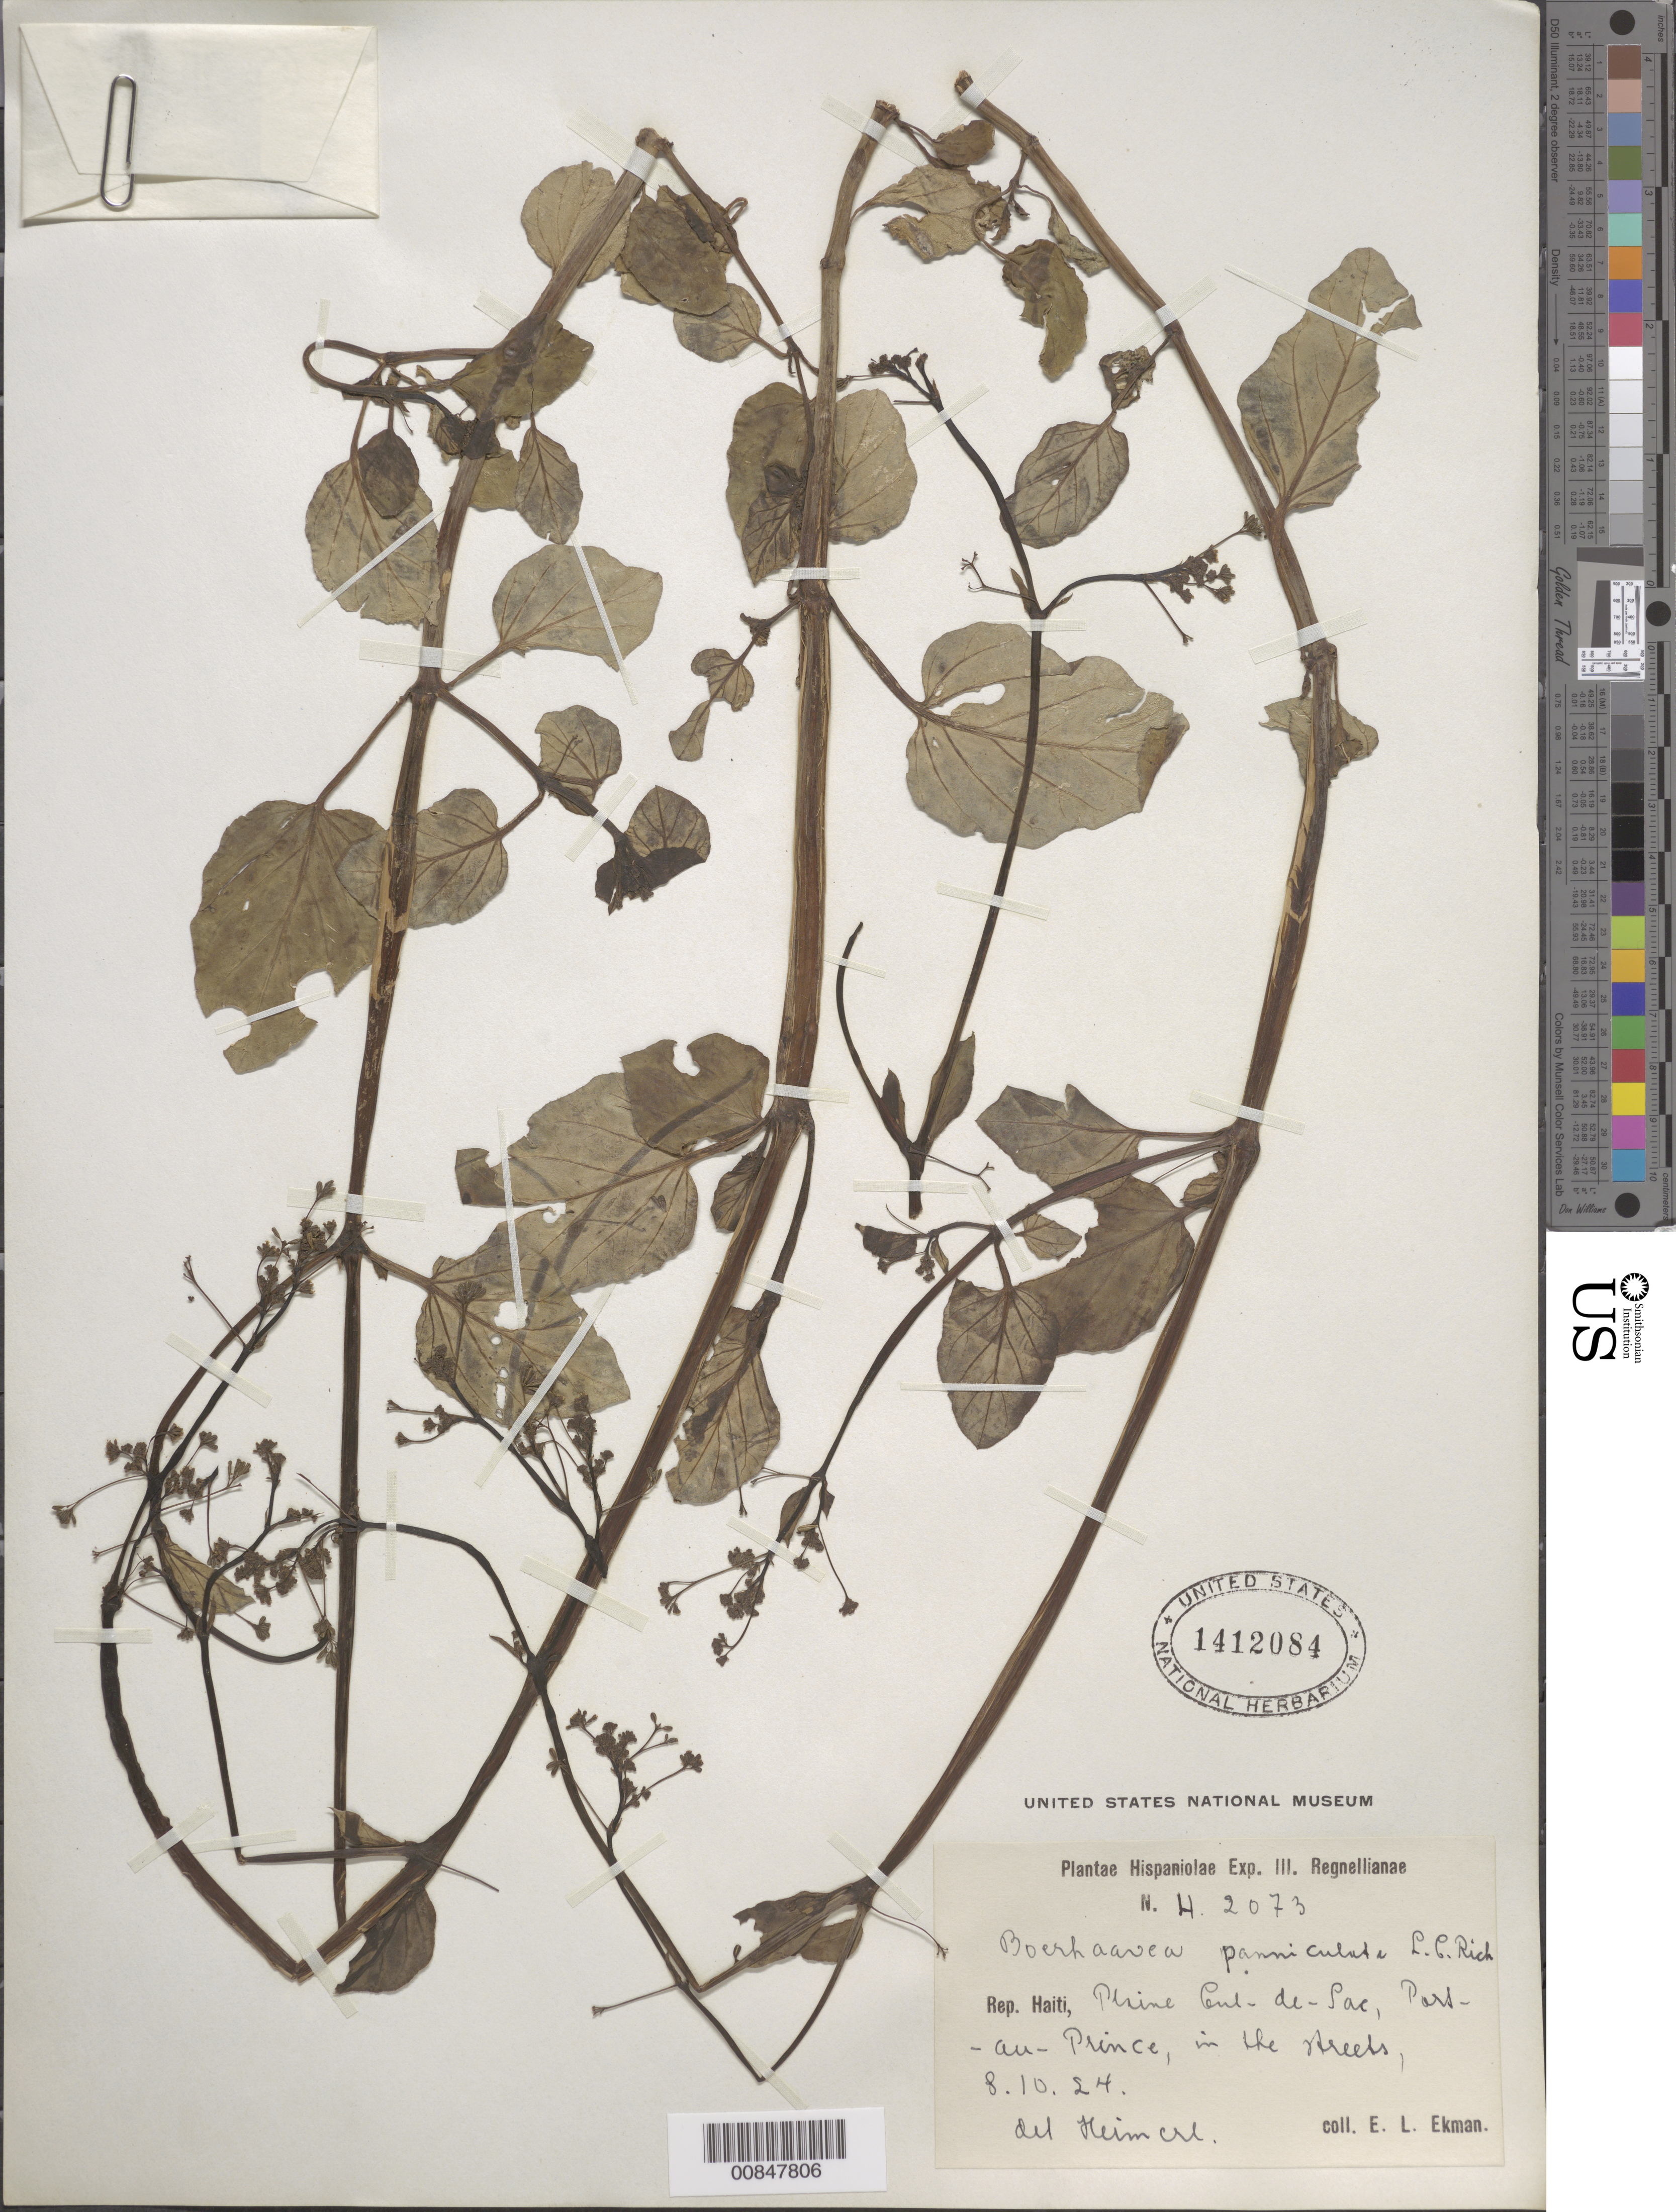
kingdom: Plantae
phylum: Tracheophyta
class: Magnoliopsida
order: Caryophyllales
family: Nyctaginaceae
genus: Boerhavia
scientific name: Boerhavia coccinea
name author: Mill.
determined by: Heimerl, A.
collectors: E. L. Ekman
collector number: H 2073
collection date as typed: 08 Oct 1924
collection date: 1924-10-08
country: Haiti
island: Hispaniola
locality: Plain Cul-de-Sac, Port-au-Prince.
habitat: In the streets.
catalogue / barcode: US 1412084